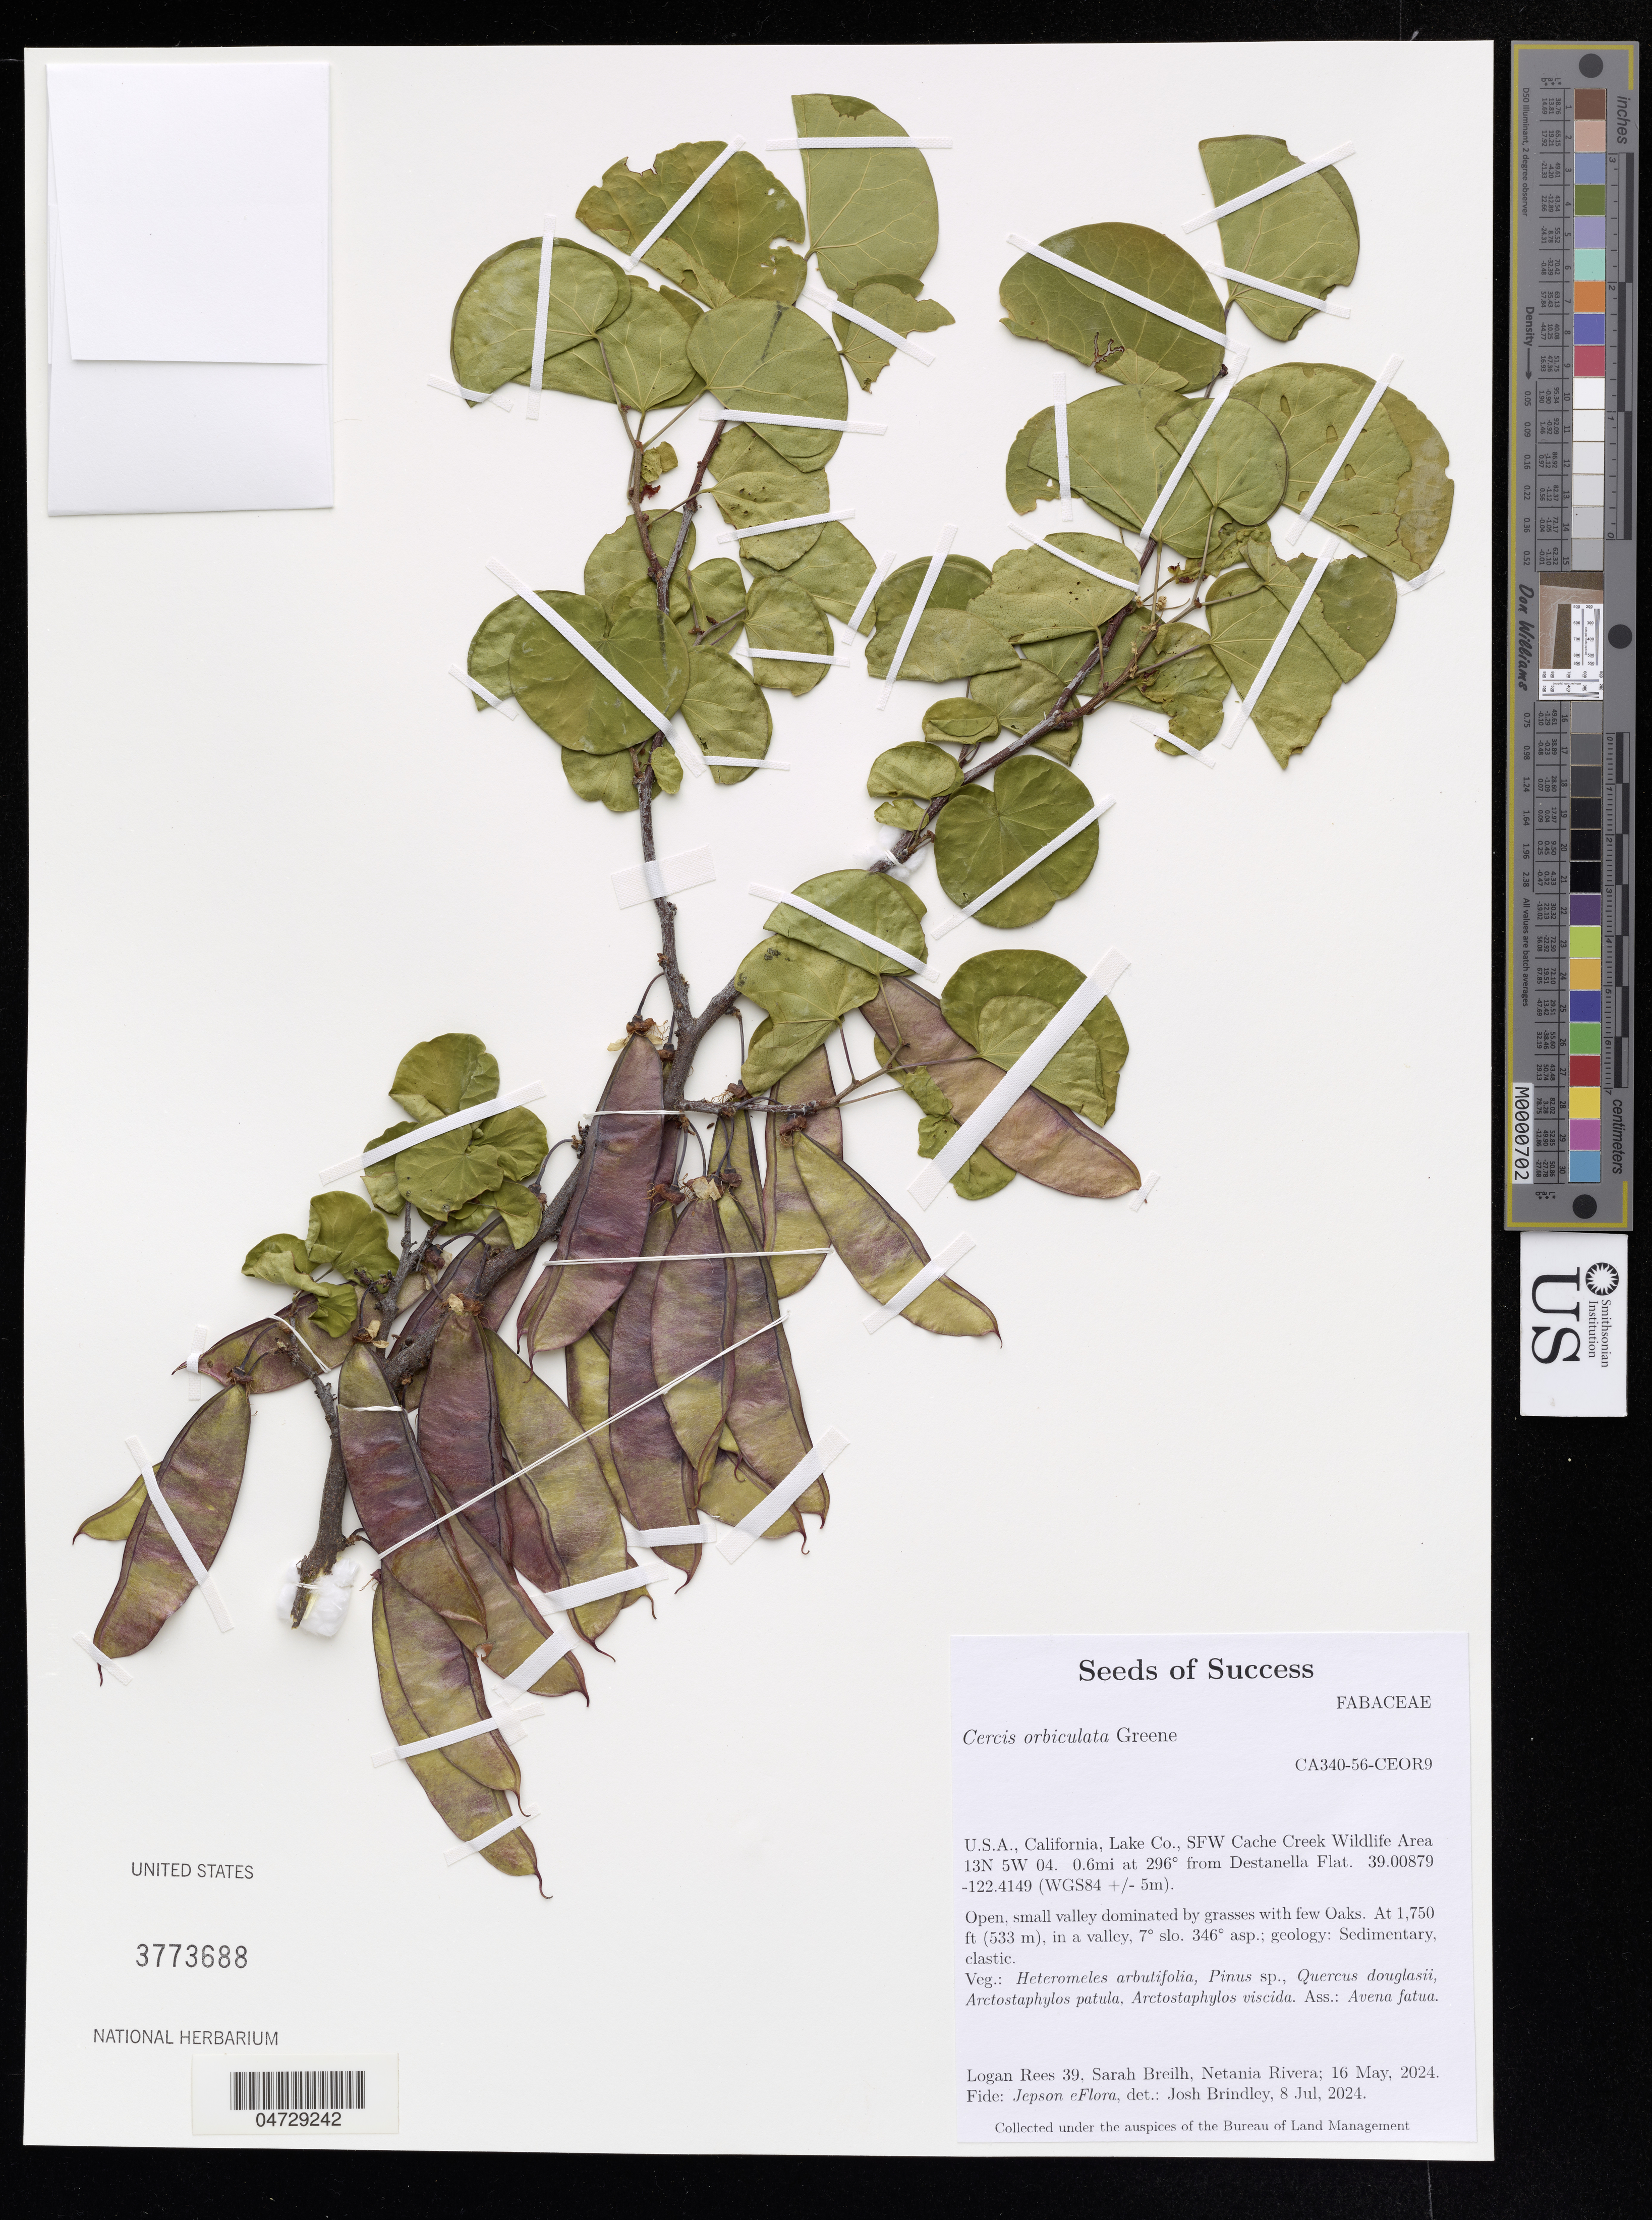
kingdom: Plantae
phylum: Tracheophyta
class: Magnoliopsida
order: Fabales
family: Fabaceae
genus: Cercis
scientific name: Cercis orbiculata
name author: Greene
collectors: L. Rees, S. Breilh & N. Rivera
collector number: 39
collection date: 2024-05-16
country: United States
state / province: California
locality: Lake Co., SFW Cache Creek Wildlife Area 13N 5W 04, 0.6mi at 296° from Destanella Flat.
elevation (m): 533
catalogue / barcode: US 3773688